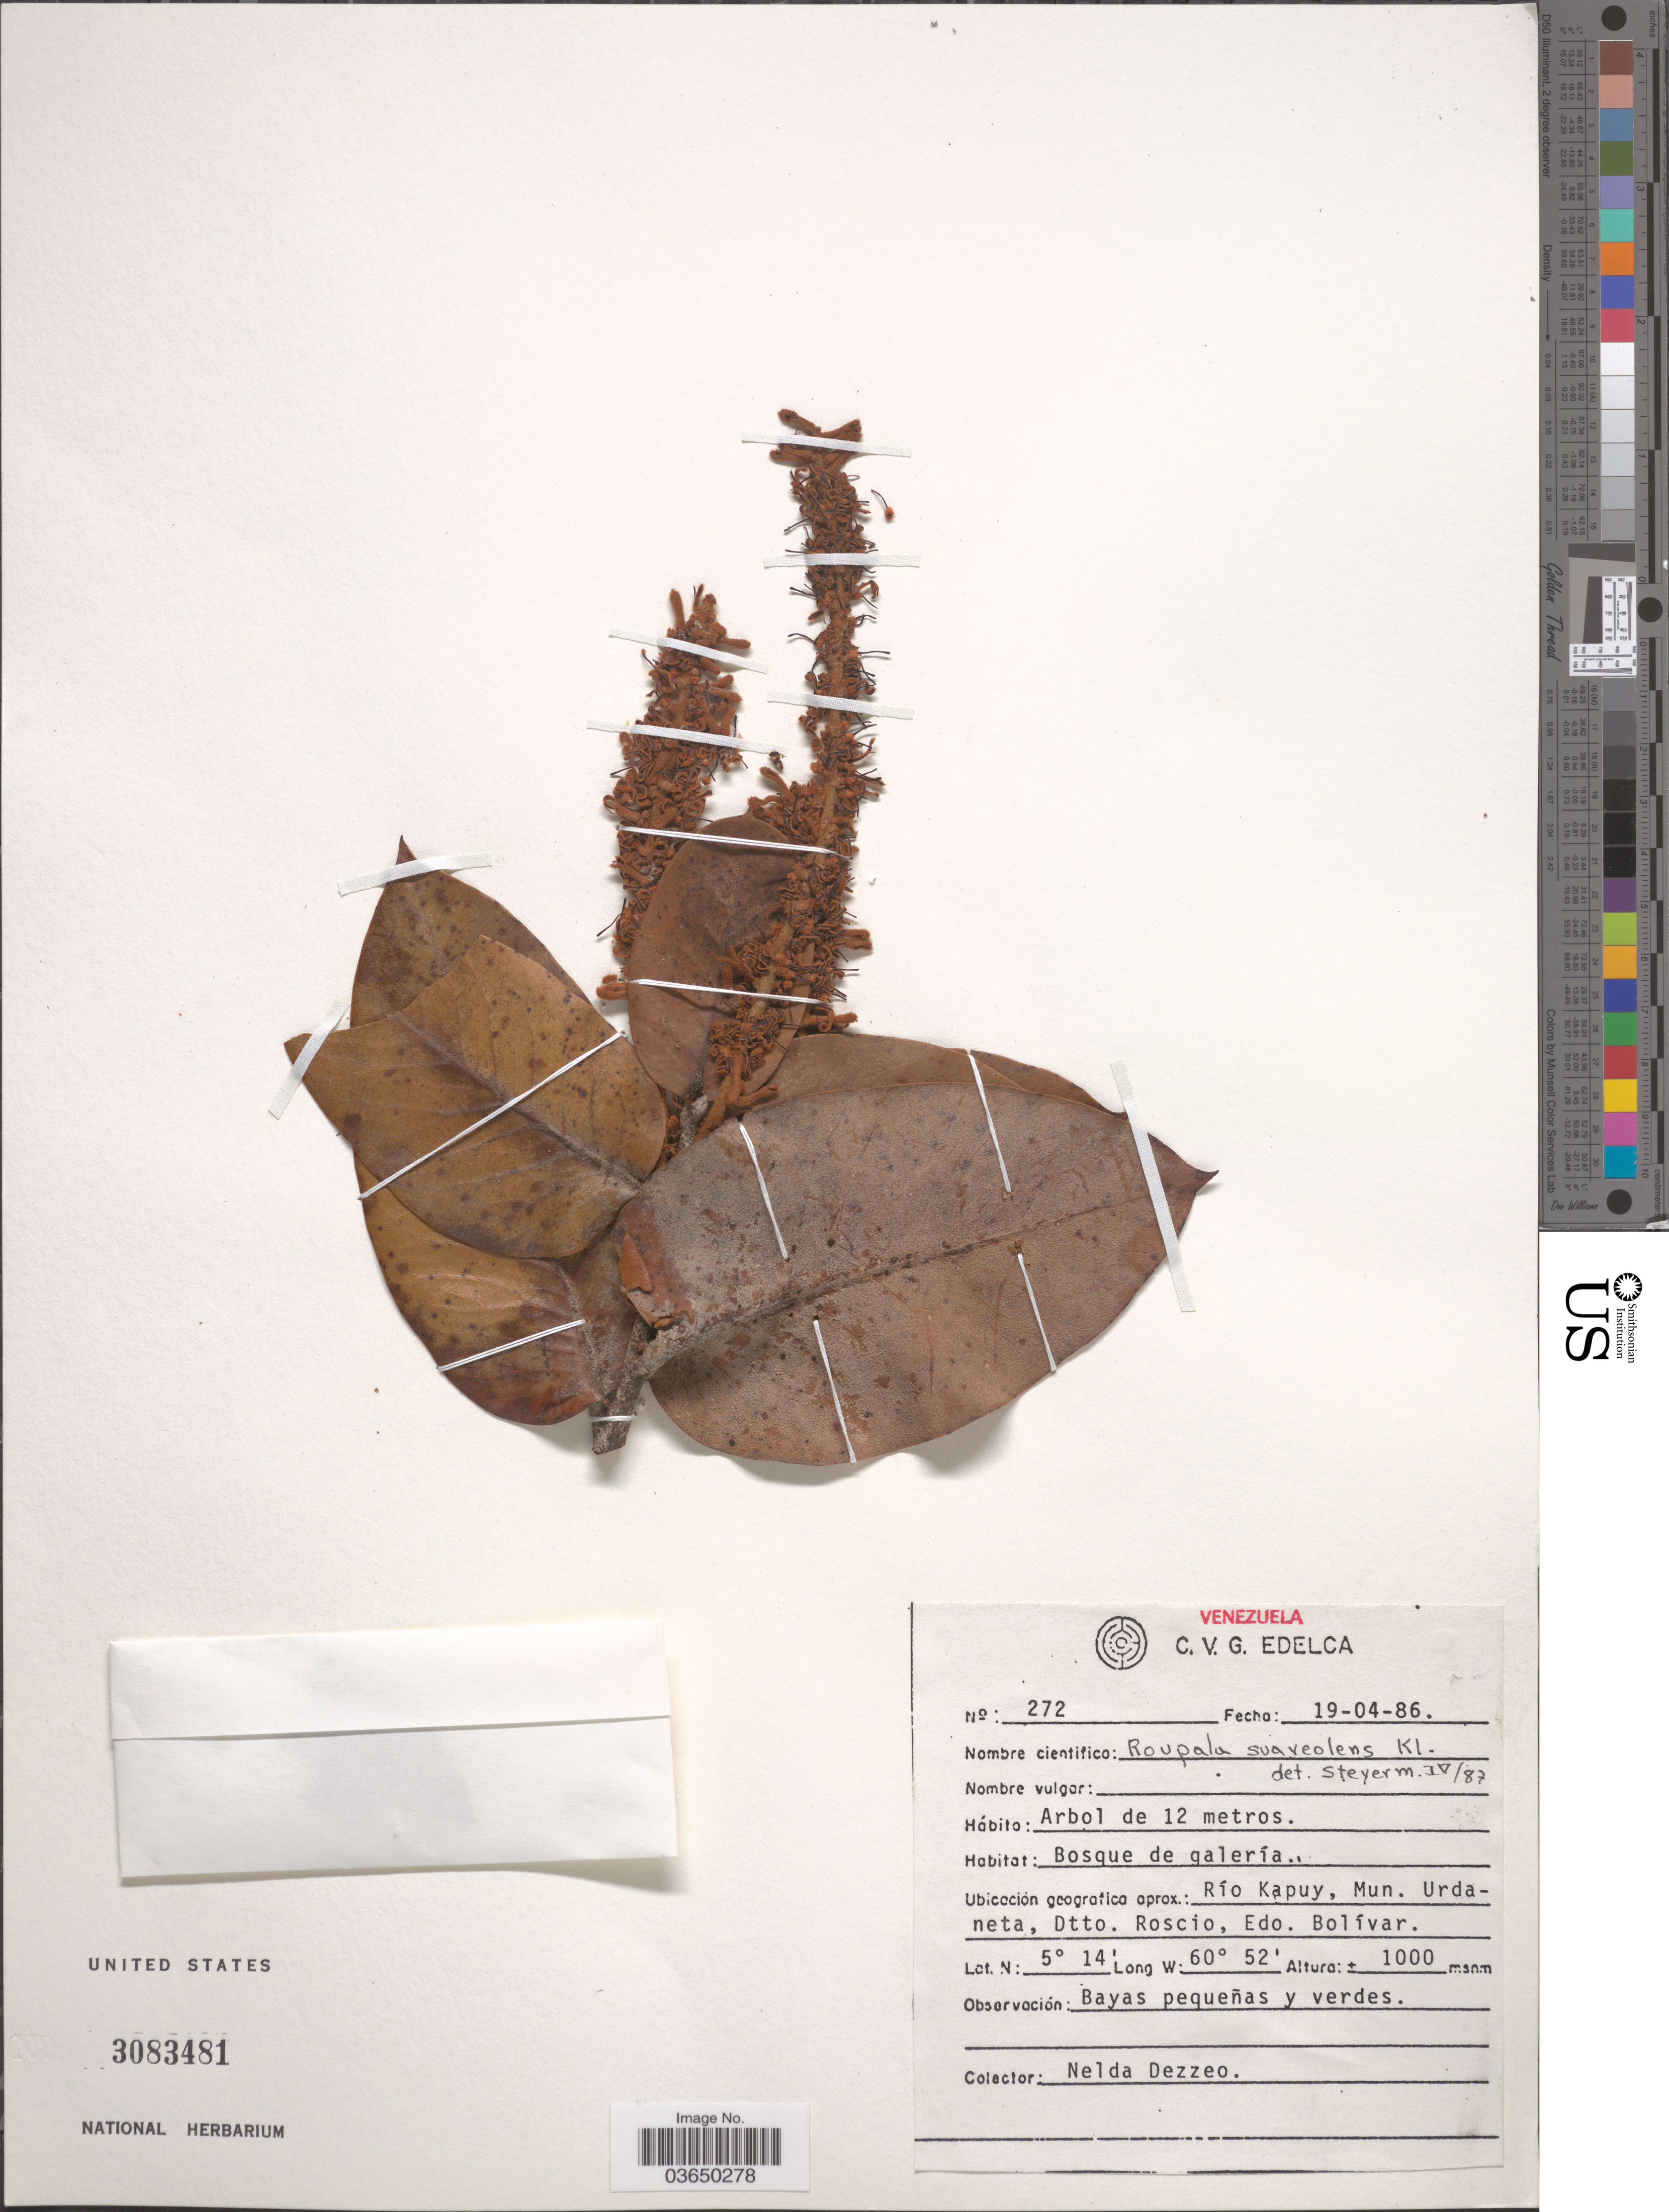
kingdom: Plantae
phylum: Tracheophyta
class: Magnoliopsida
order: Proteales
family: Proteaceae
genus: Roupala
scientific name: Roupala suaveolens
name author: Klotzsch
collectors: N. Dezzeo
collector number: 272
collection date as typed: Transcribed d/m/y: 19/4/86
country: Venezuela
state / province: Bolivar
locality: Río Kapuy, Mun. Urdaneta, Dtto. Roscio.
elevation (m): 1000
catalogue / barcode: US 3083481